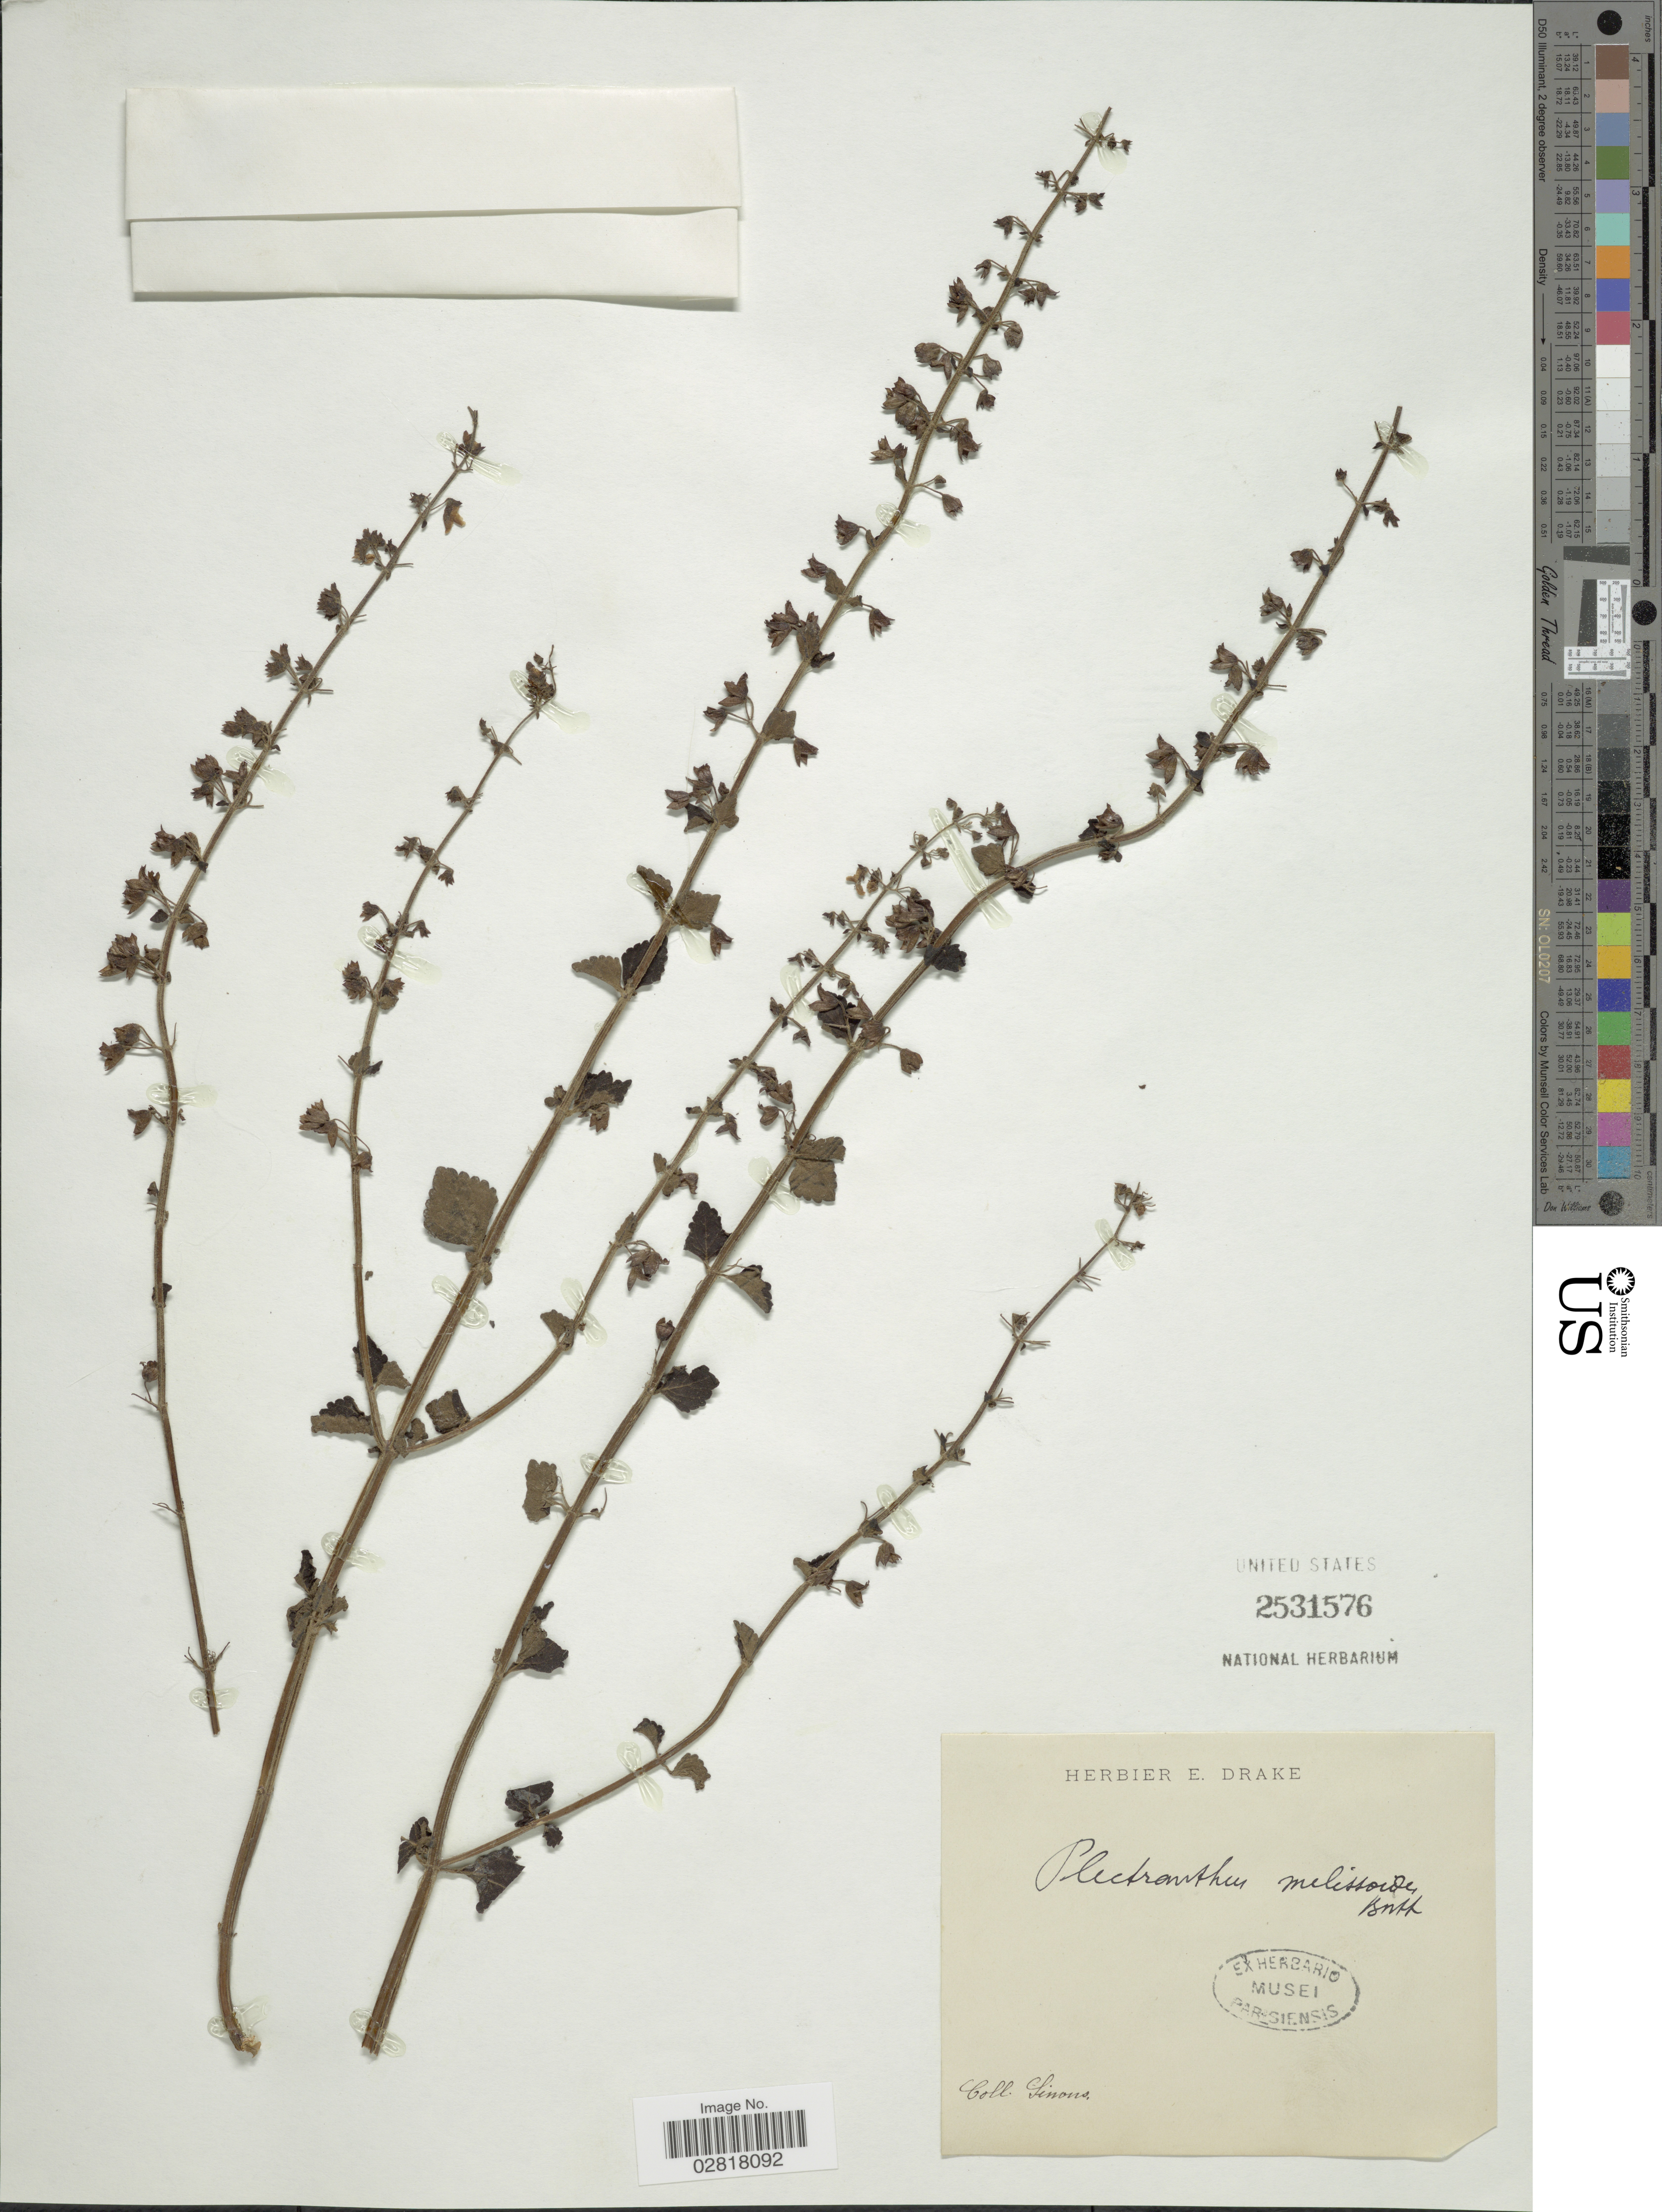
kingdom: Plantae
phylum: Tracheophyta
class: Magnoliopsida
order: Lamiales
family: Lamiaceae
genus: Plectranthus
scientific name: Plectranthus melissoides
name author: Benth.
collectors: Sinons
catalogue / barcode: US 2531576